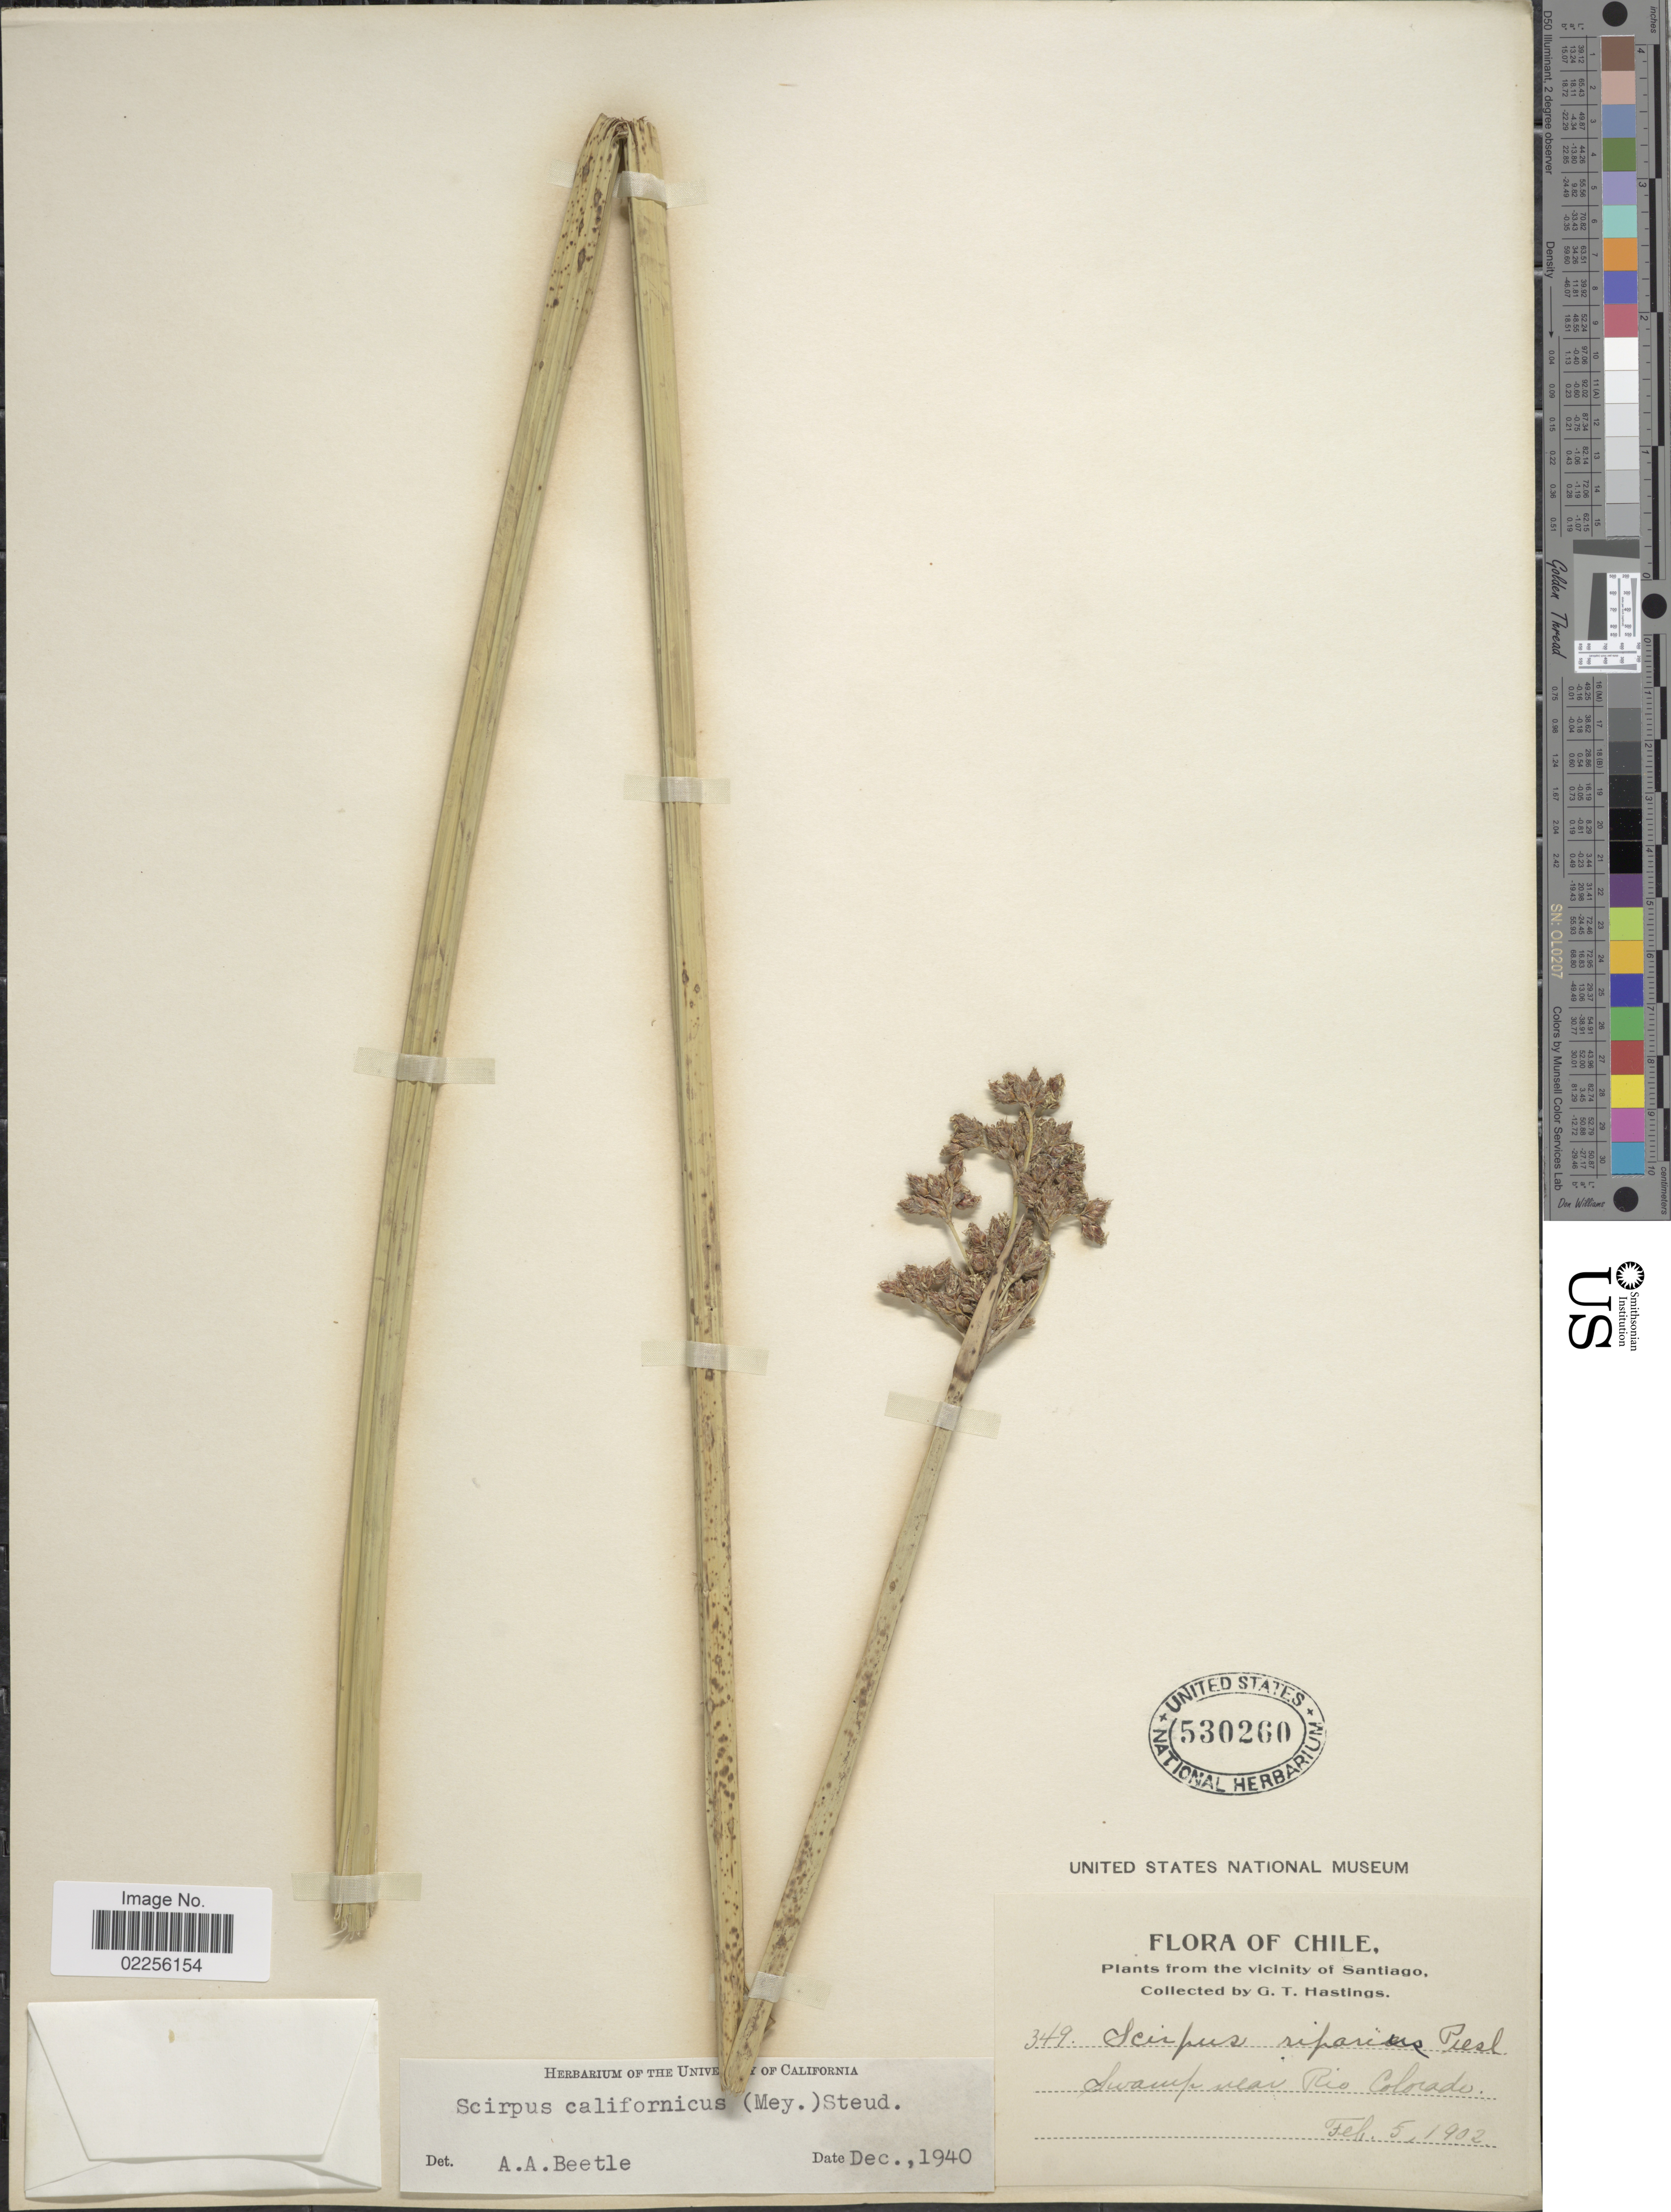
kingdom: Plantae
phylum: Tracheophyta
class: Liliopsida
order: Poales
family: Cyperaceae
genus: Schoenoplectus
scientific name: Schoenoplectus californicus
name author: (C.A. Mey.) Soják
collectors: G. Hastings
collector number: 349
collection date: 1902-02-05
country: Chile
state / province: Región Metropolitana (RM)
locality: From the Vicinity of Santiago, Swamp near Rio Colorado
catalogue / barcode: US 530260